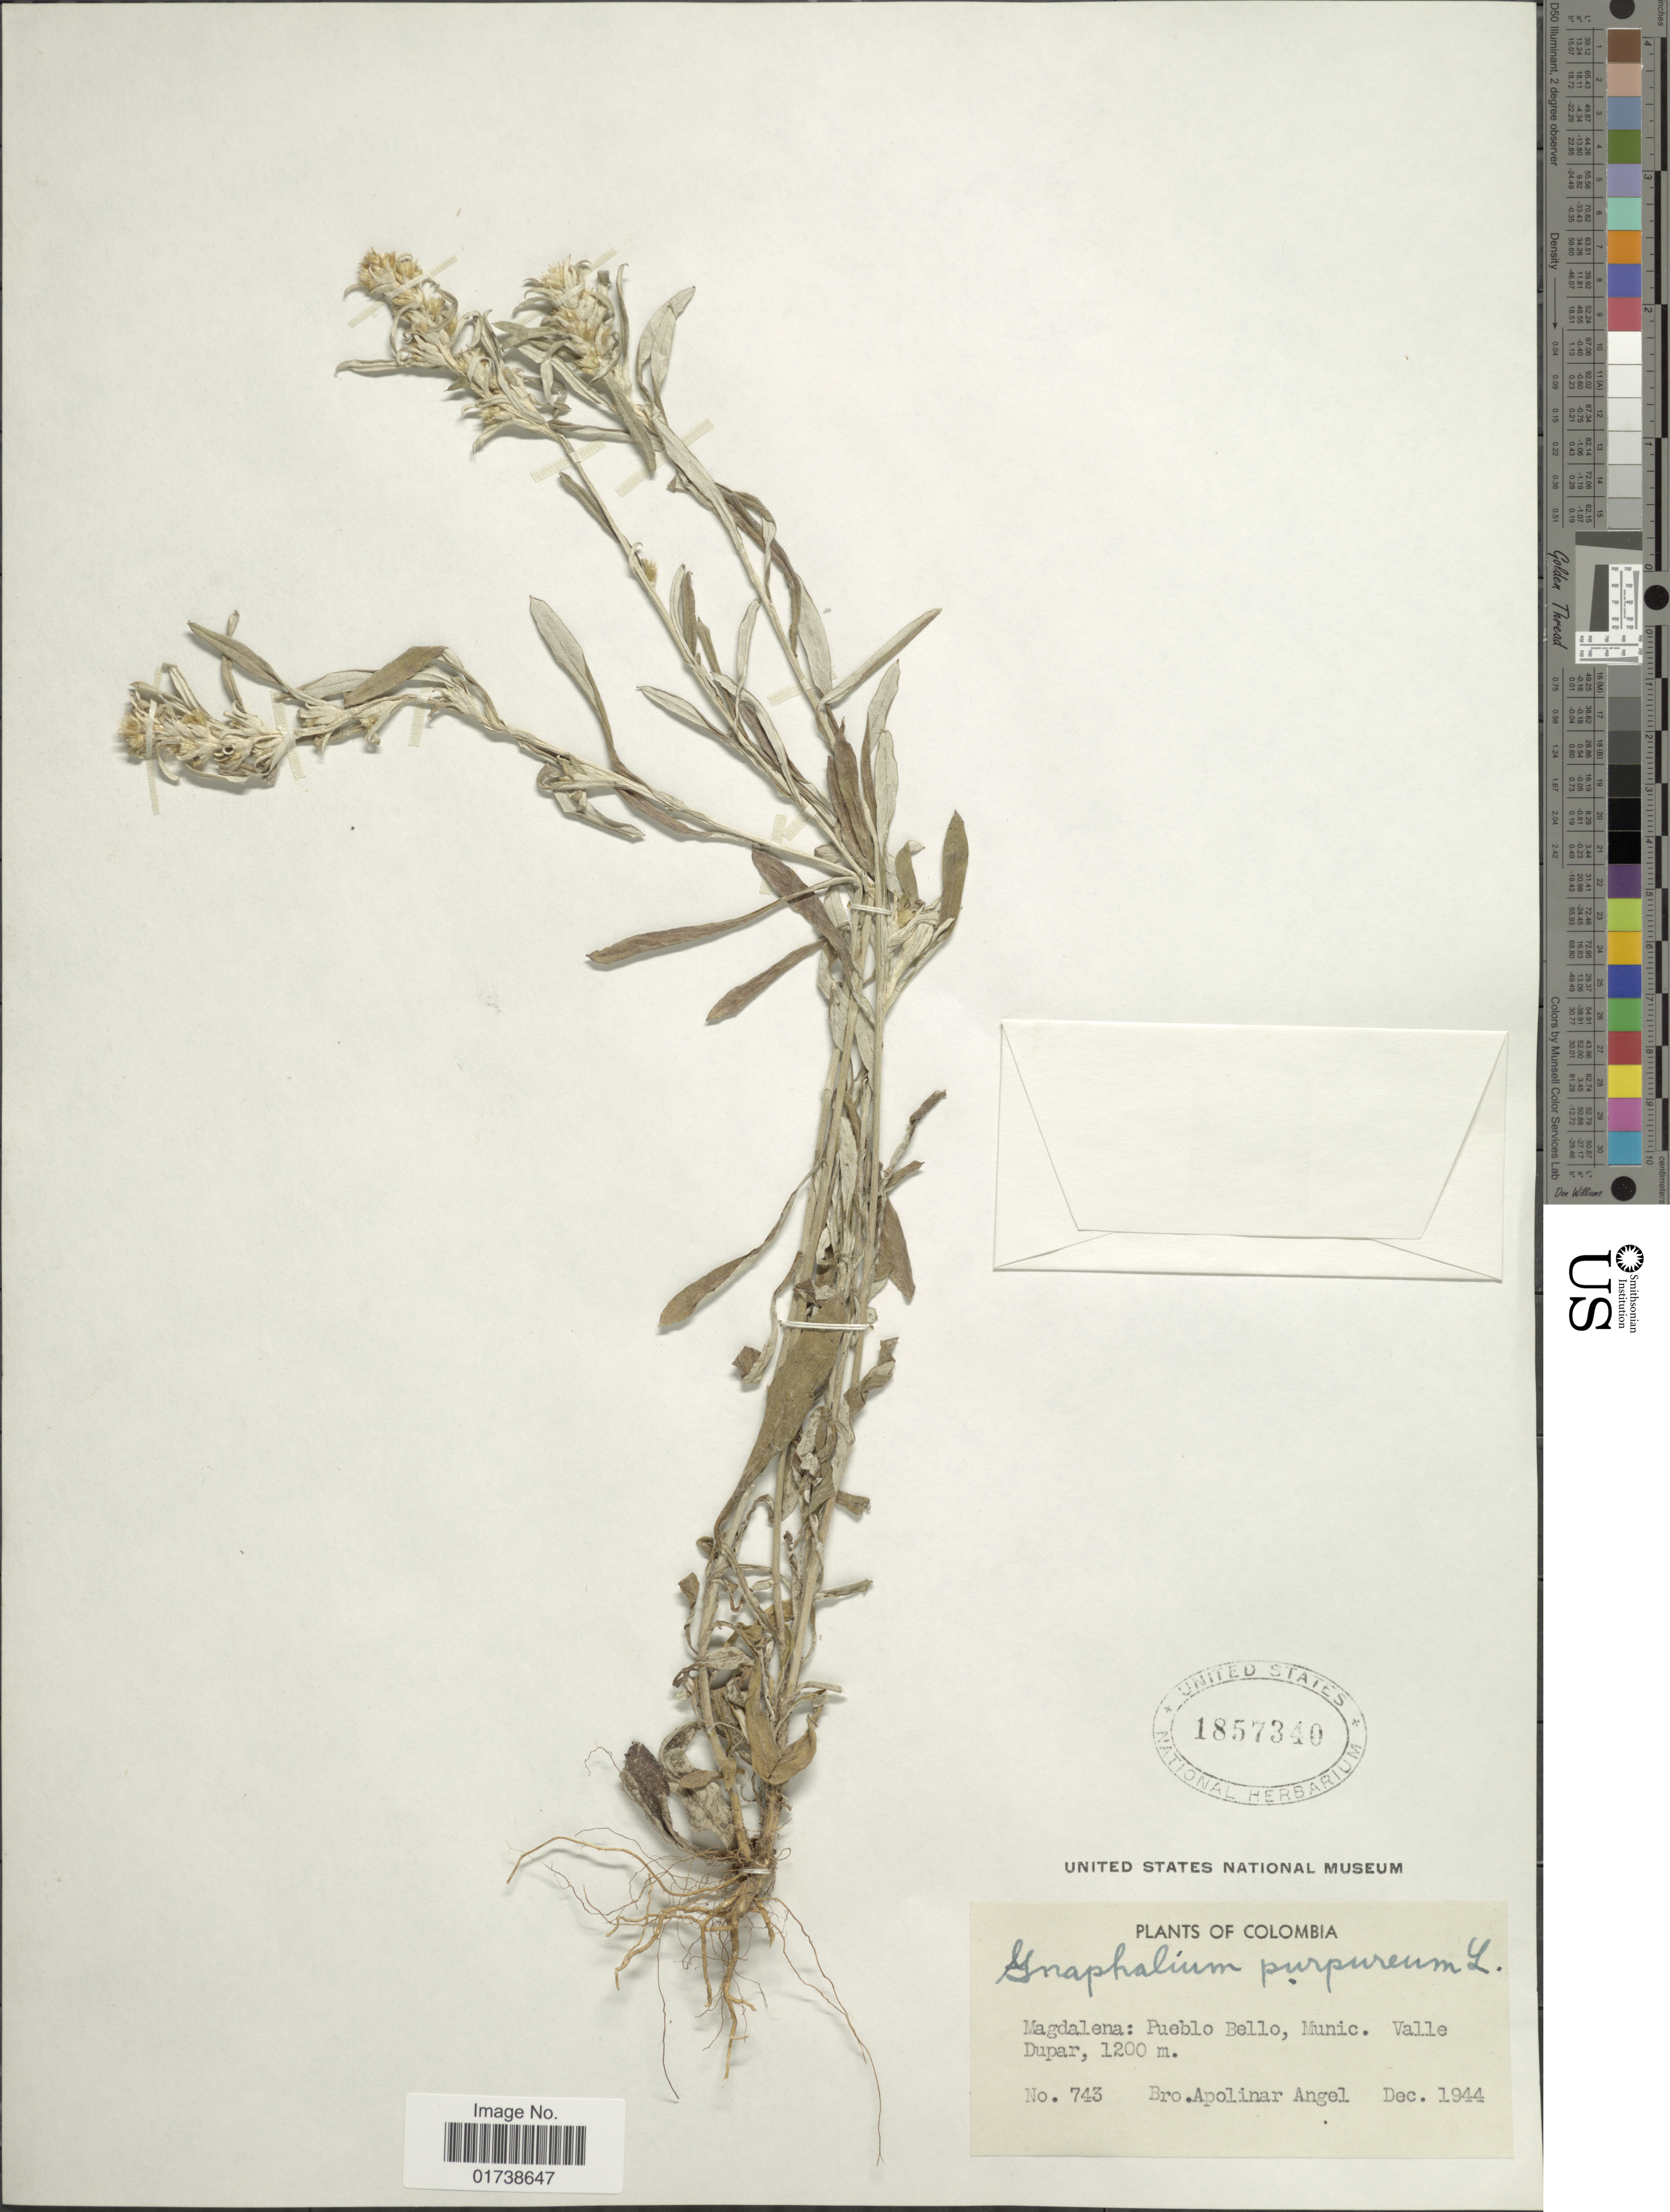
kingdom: Plantae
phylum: Tracheophyta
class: Magnoliopsida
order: Asterales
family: Asteraceae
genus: Gamochaeta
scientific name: Gamochaeta purpurea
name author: (L.) Cabrera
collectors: Bro. Apolinar A.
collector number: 743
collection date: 1944-12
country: Colombia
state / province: Magdalena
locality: Pueblo Bello, Munic. Valle Dupar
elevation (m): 1200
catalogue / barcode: US 1857340